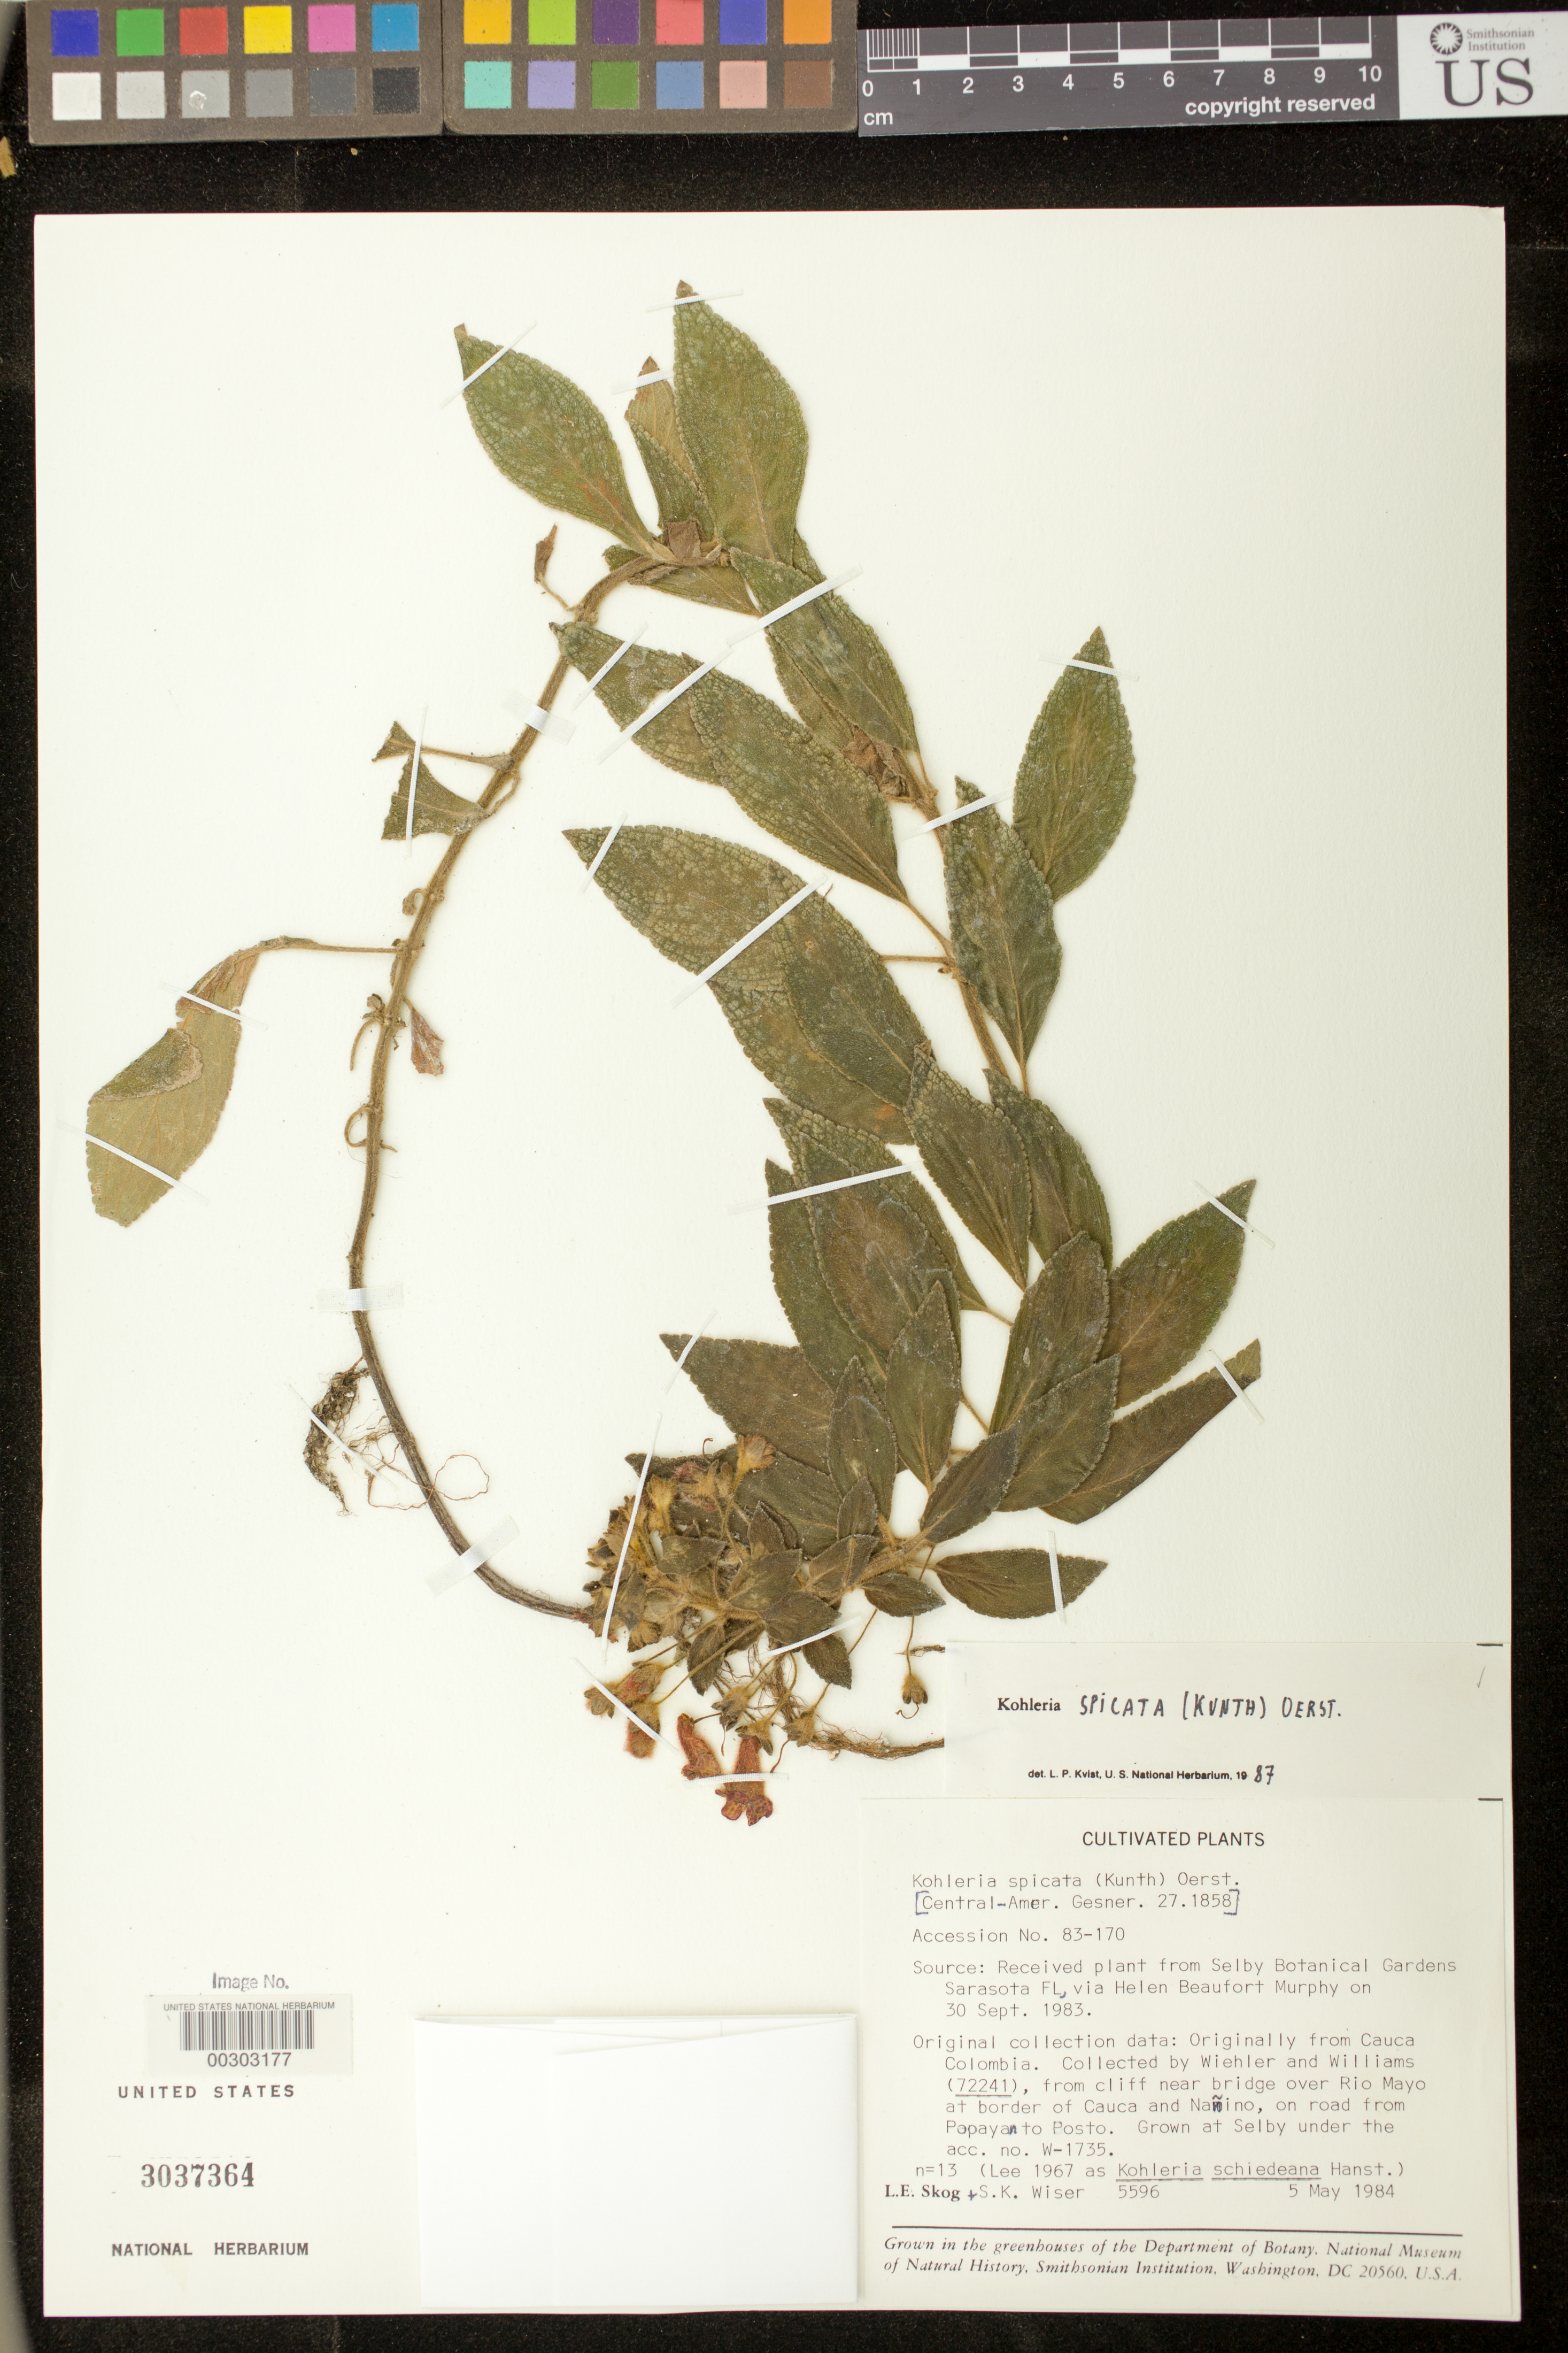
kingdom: Plantae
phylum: Tracheophyta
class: Magnoliopsida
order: Lamiales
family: Gesneriaceae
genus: Kohleria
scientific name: Kohleria spicata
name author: (Kunth) Oerst.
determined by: Skog, Laurence E.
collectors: L. E. Skog & S. Wiser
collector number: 5596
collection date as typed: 05 May 1984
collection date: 1984-05-05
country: Colombia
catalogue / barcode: US 3037364